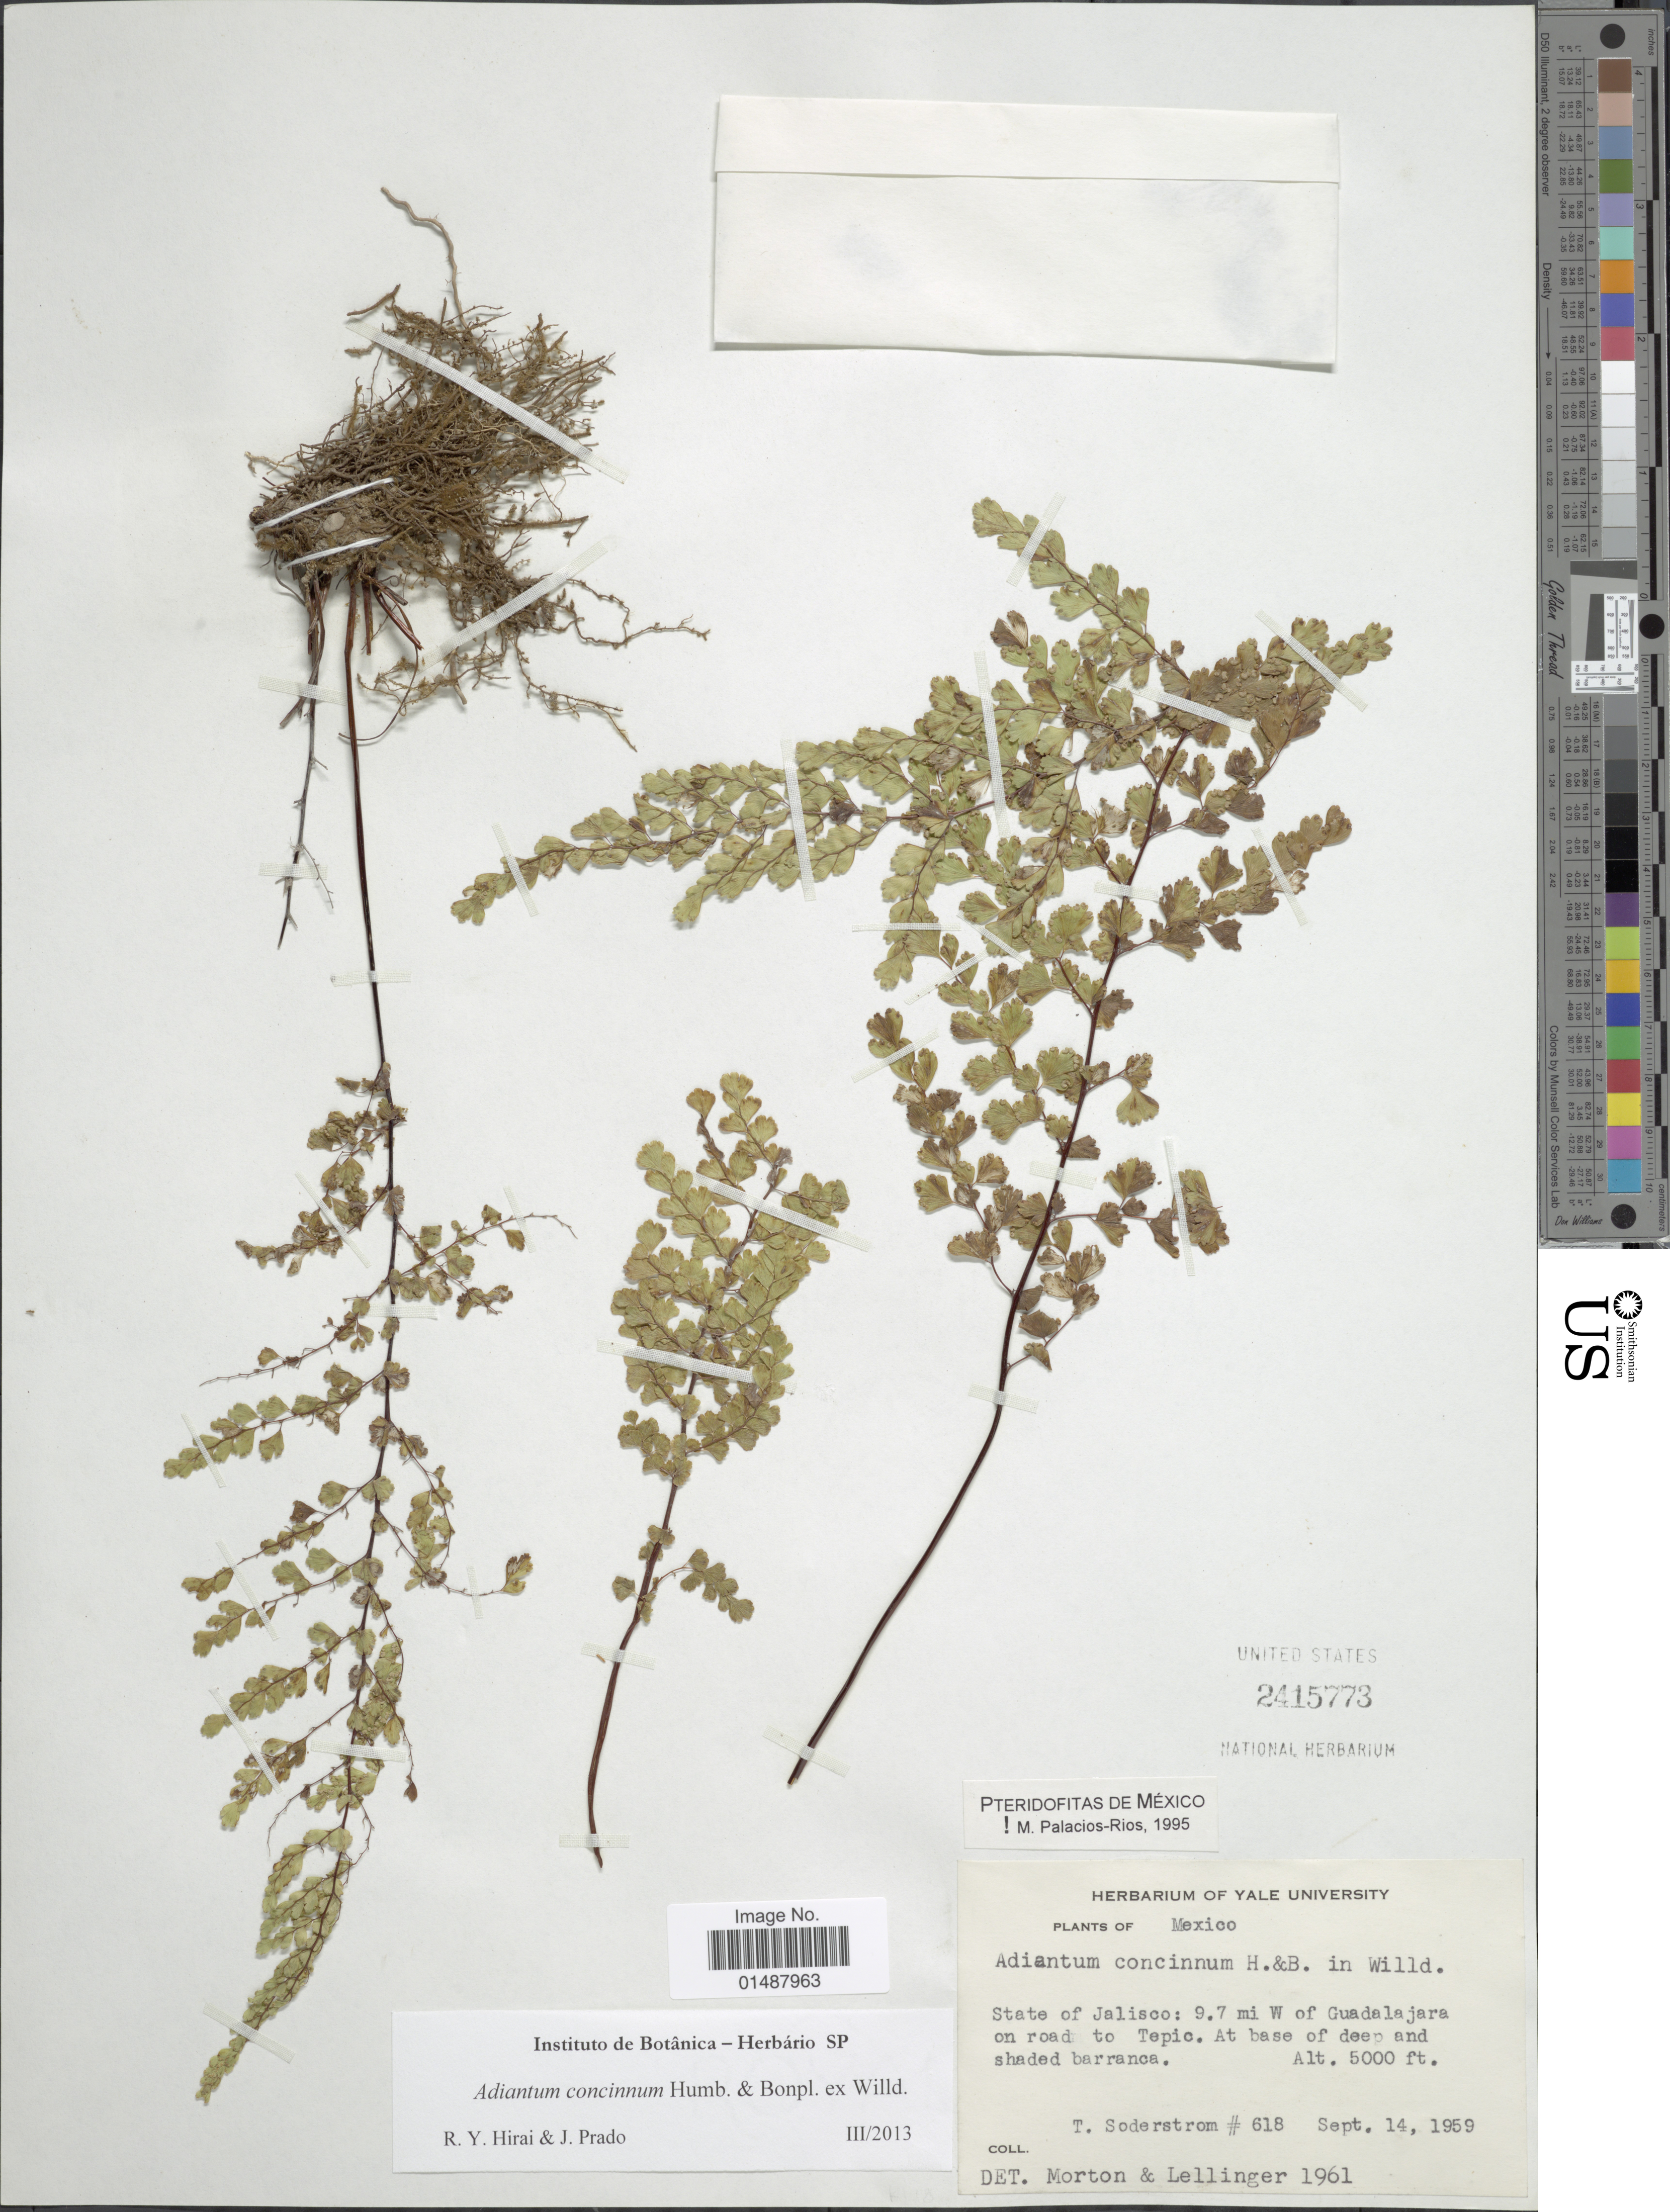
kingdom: Plantae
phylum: Tracheophyta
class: Polypodiopsida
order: Polypodiales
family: Pteridaceae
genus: Adiantum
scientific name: Adiantum concinnum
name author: Humb. & Bonpl. ex Willd.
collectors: T. R. Soderstrom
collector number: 618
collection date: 1959-09-14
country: Mexico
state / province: Jalisco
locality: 9.7 mi W of Guadalajara on road to Tepic, at base of deep and shaded barranca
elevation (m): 1524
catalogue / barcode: US 2415773